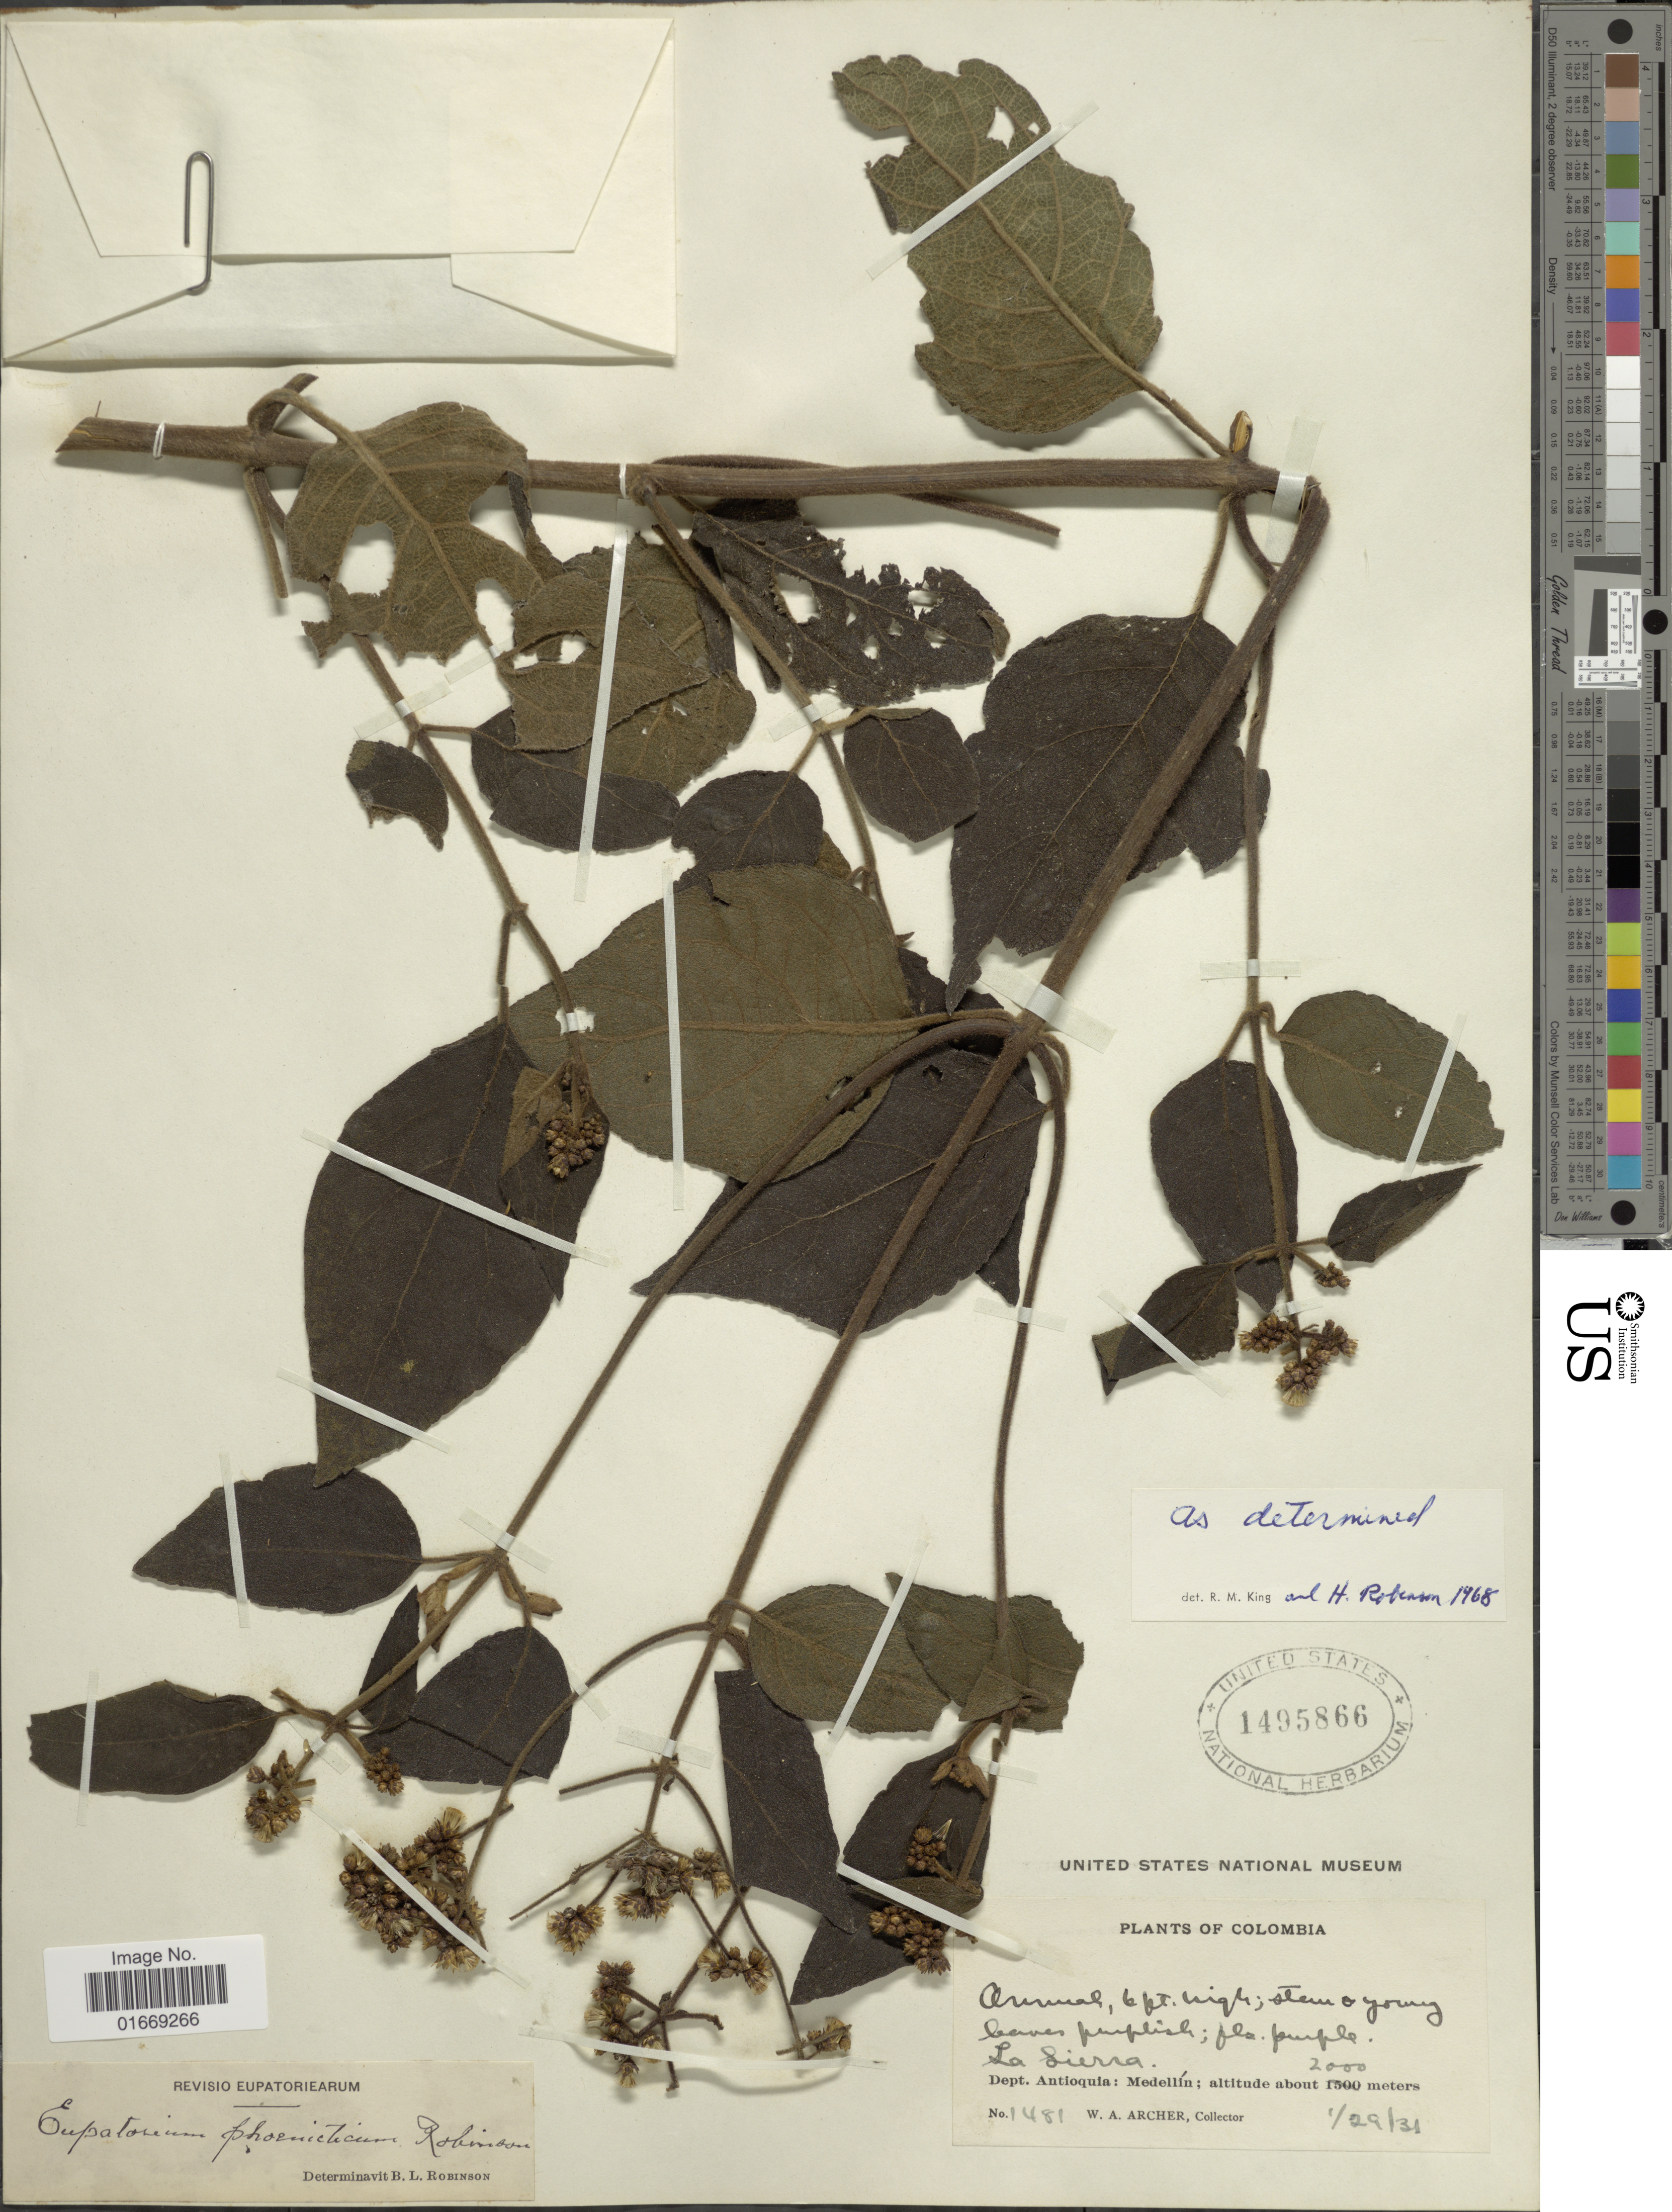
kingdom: Plantae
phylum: Tracheophyta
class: Magnoliopsida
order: Asterales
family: Asteraceae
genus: Hebeclinium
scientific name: Hebeclinium phoenicticum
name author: (B.L. Rob.) R.M. King & H. Rob.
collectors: W. A. Archer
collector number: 1481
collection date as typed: Transcribed d/m/y: 29/1/31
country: Colombia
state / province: Antioquia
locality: La Sierra. Dept. Antioquia: Medellín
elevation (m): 2000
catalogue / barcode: US 1495866